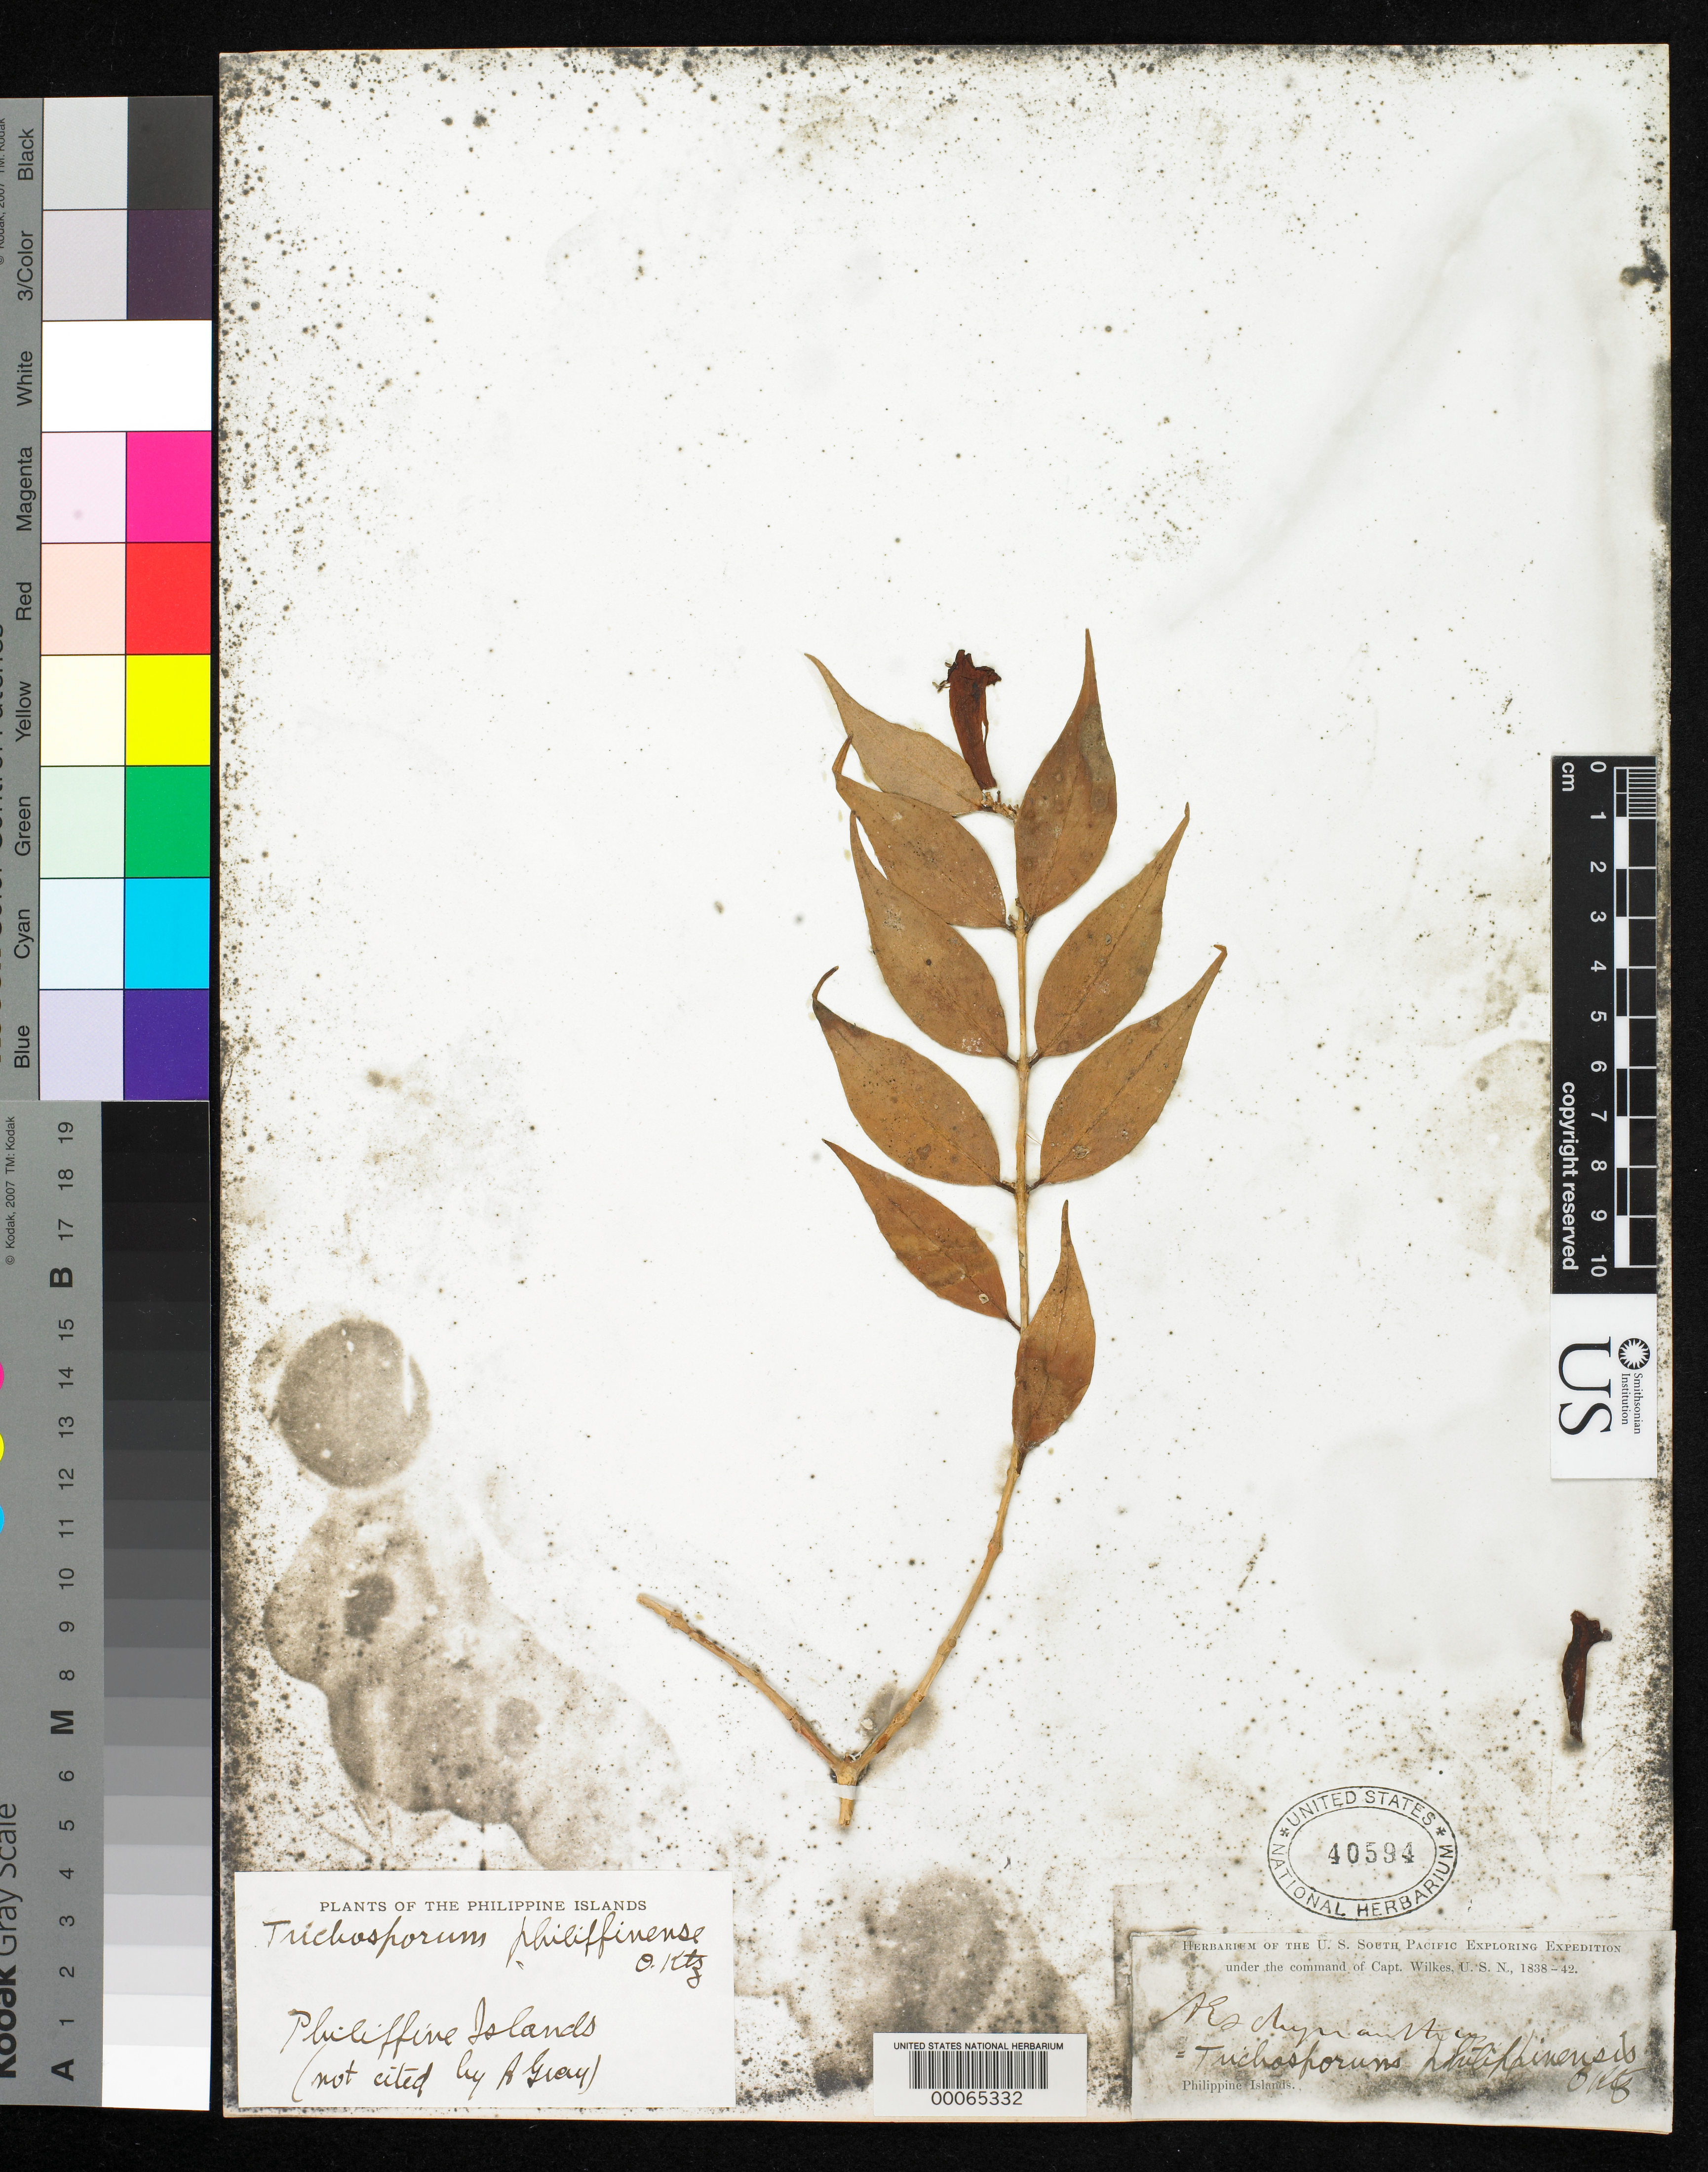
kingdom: Plantae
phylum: Tracheophyta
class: Magnoliopsida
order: Lamiales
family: Gesneriaceae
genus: Aeschynanthus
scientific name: Aeschynanthus philippinensis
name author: C.B. Clarke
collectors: Wilkes Explor. Exped.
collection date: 1838/1842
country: Philippines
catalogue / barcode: US 40594